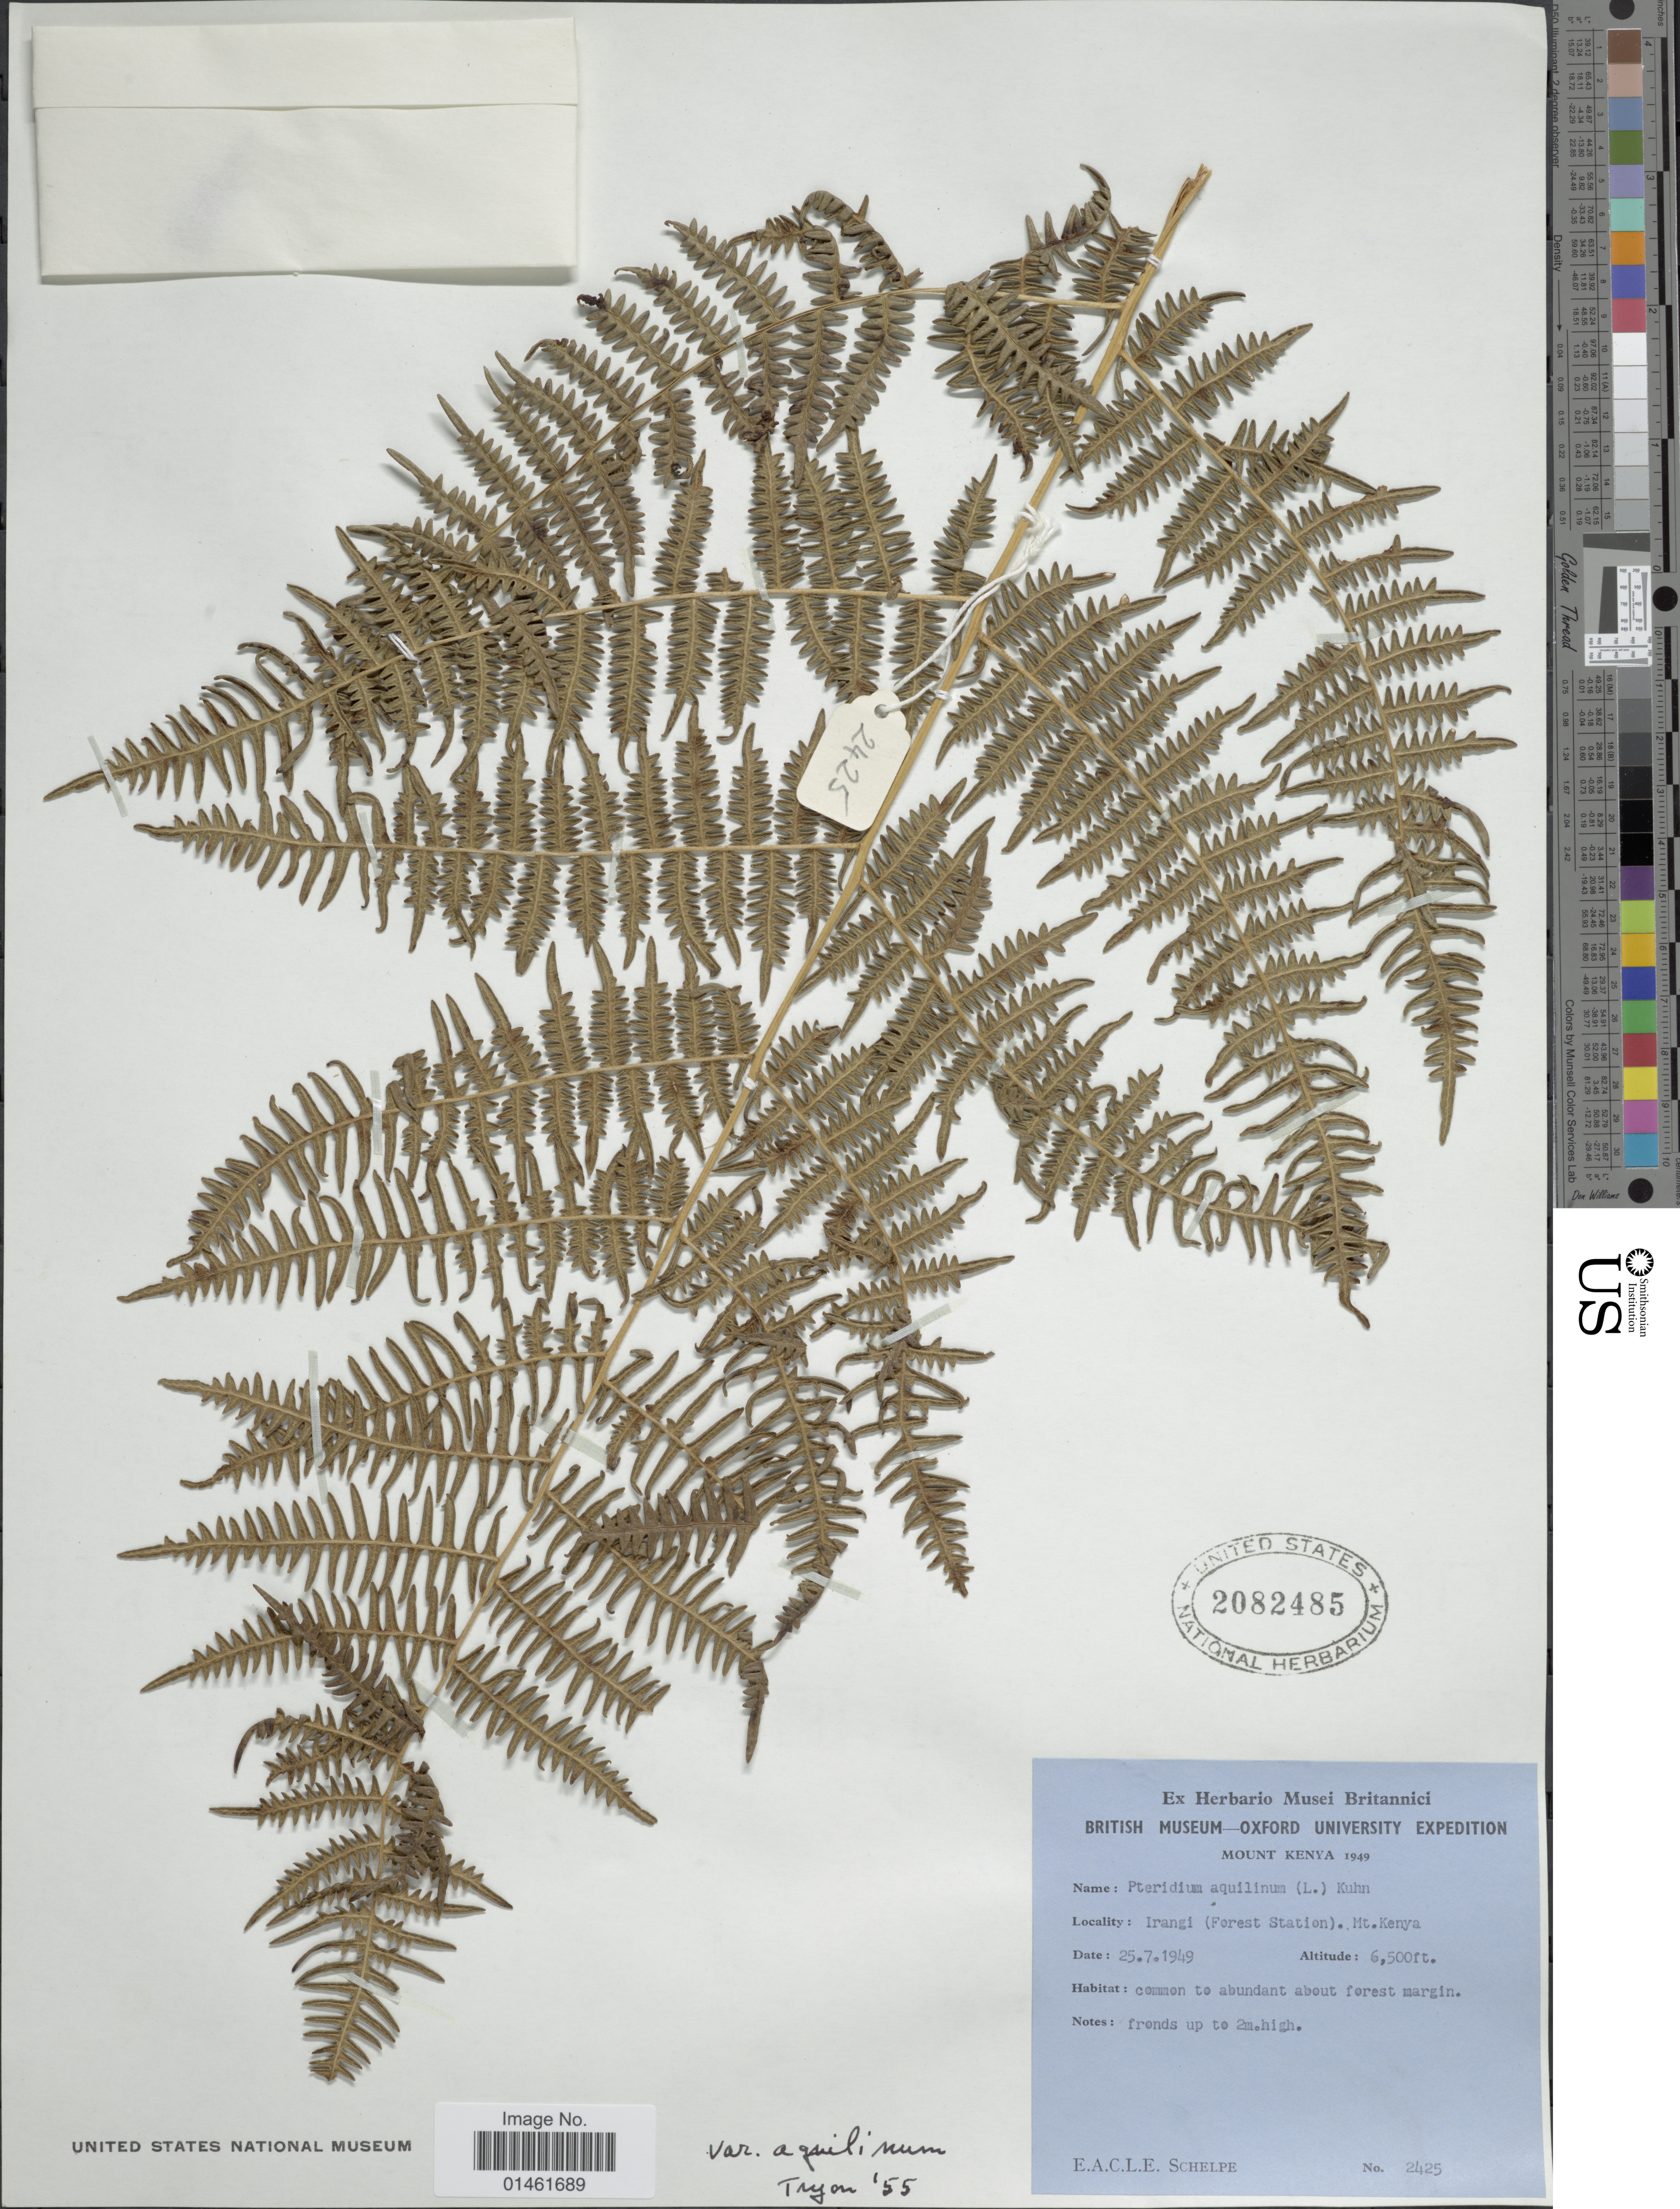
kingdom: Plantae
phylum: Tracheophyta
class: Polypodiopsida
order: Polypodiales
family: Dennstaedtiaceae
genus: Pteridium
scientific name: Pteridium aquilinum var. typicum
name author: R.M. Tryon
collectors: E. A. C. L. E. Schelpe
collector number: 2425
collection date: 1949-07-25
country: Kenya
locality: Mount Kenya, Irangi(Forest Station), Mt. Kenya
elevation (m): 1981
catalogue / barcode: US 2082485